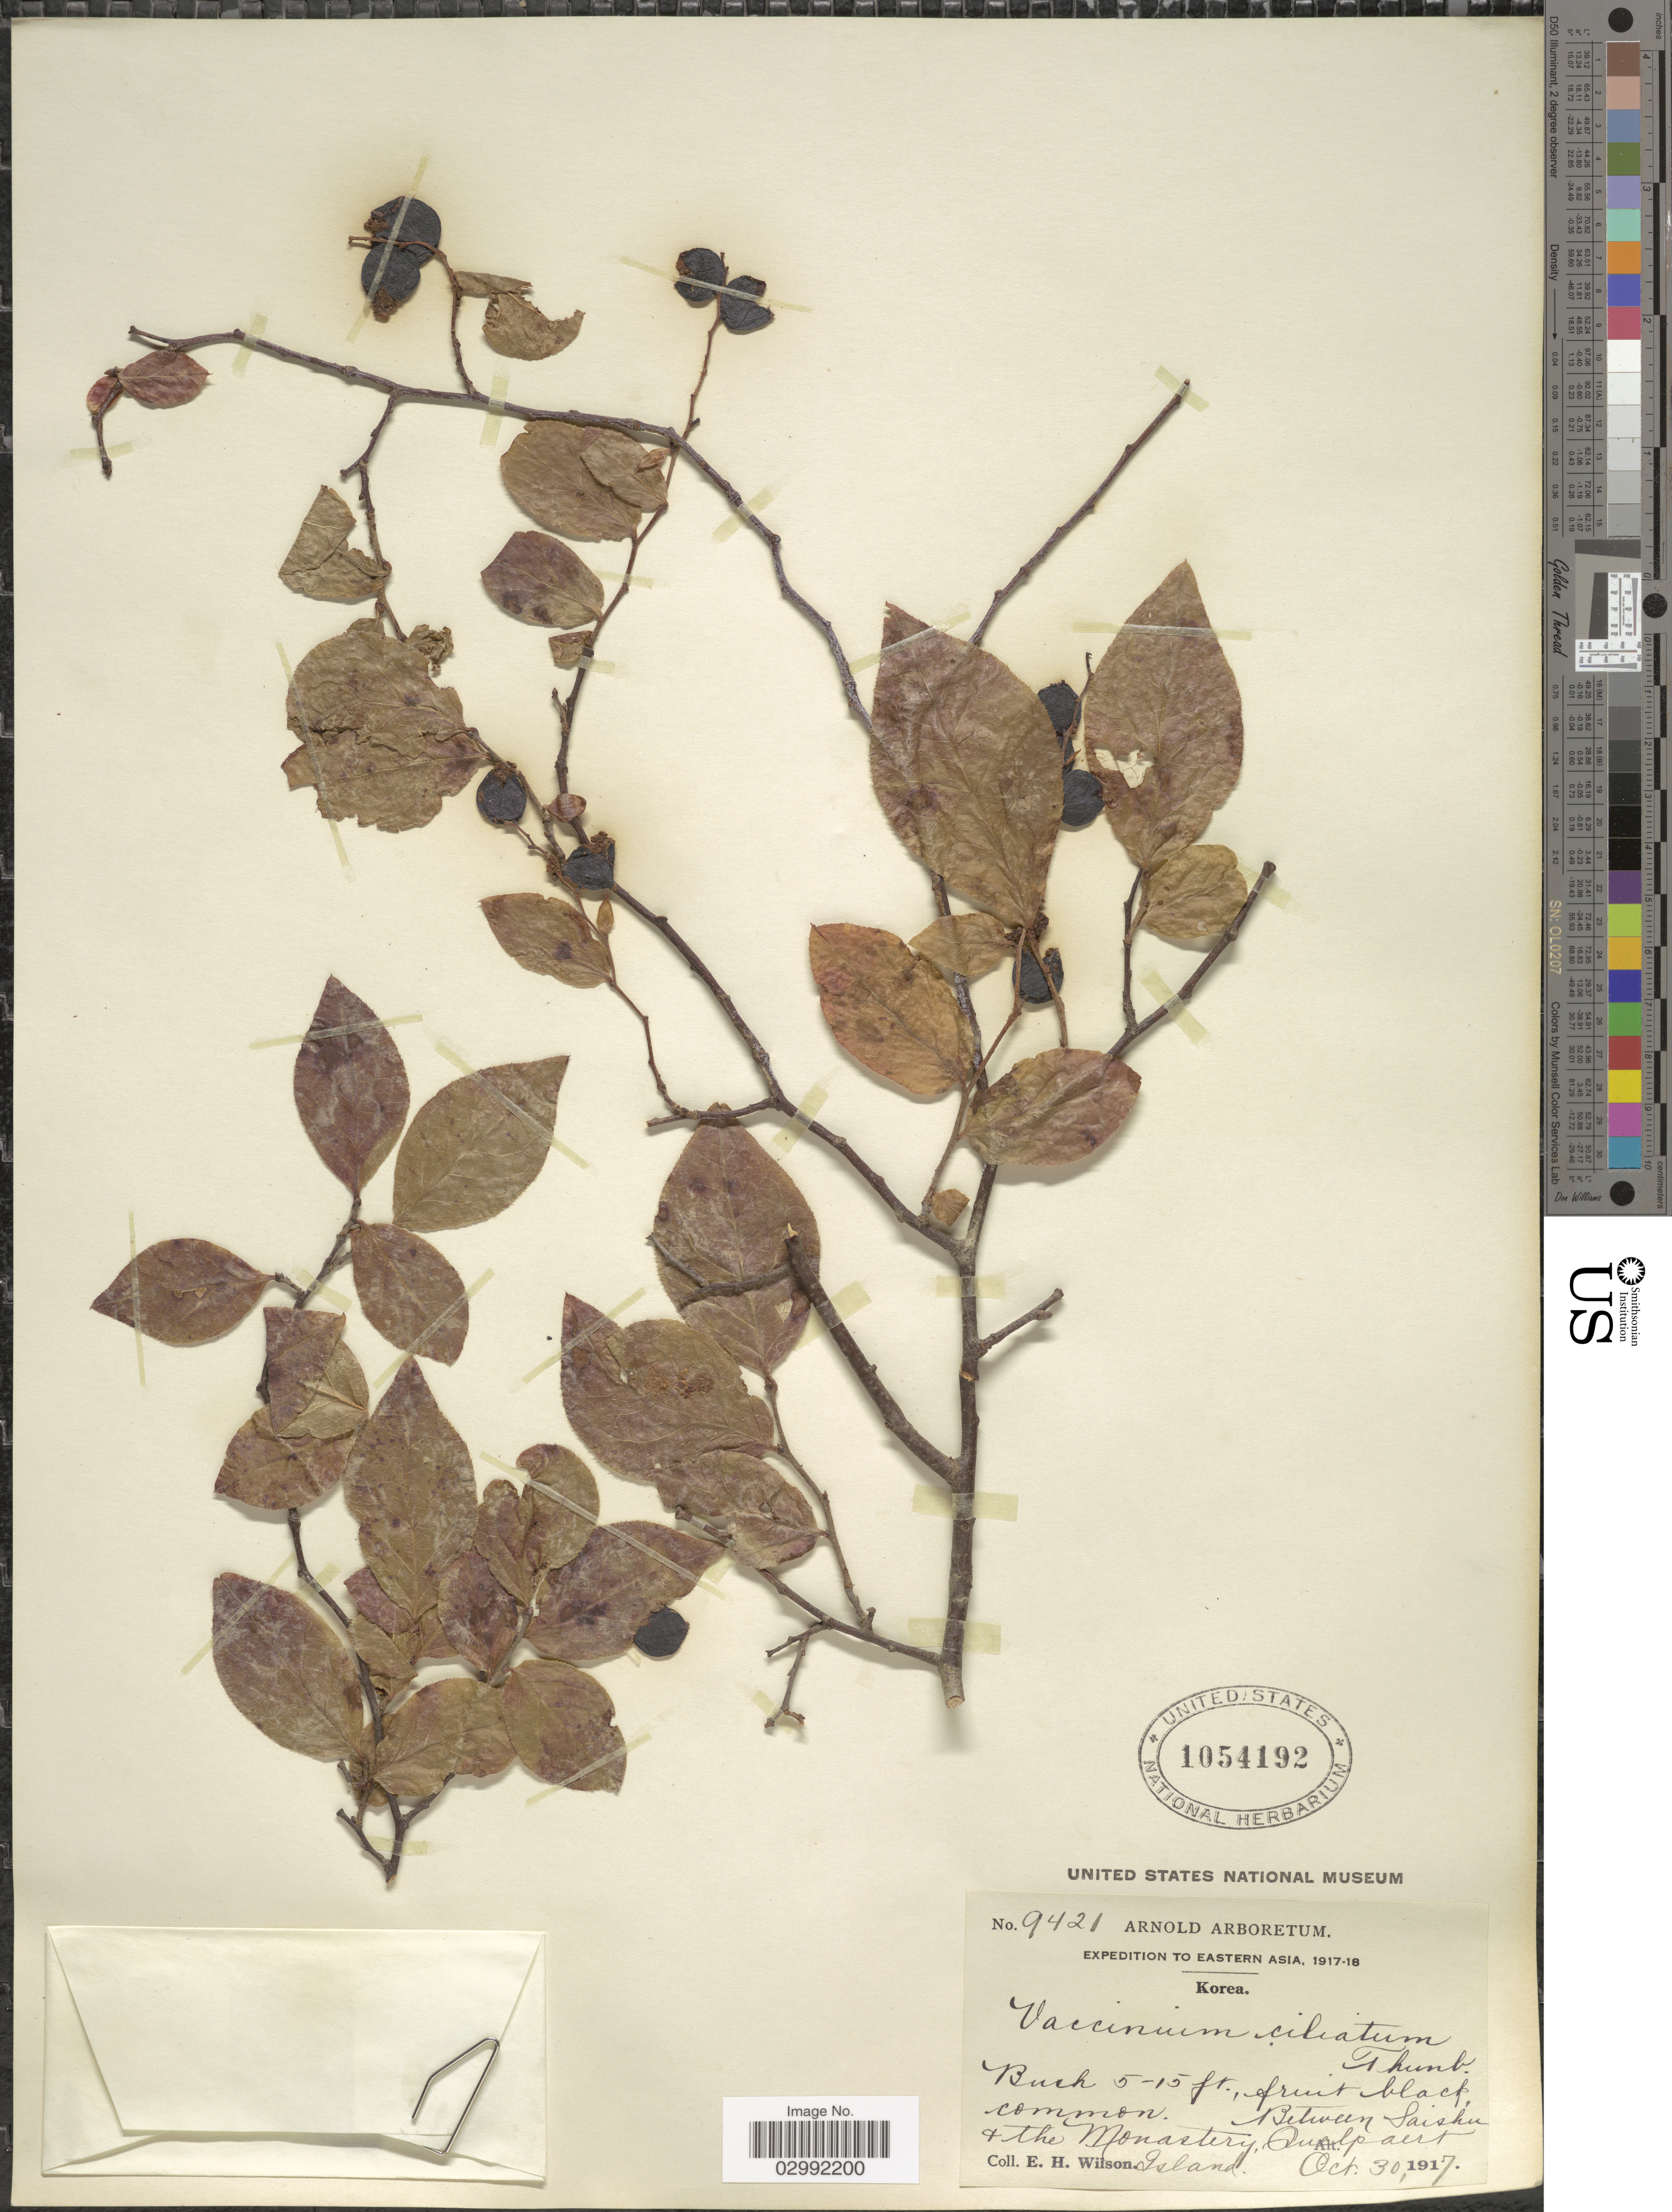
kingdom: Plantae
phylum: Tracheophyta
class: Magnoliopsida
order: Ericales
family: Ericaceae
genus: Vaccinium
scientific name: Vaccinium oldhamii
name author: Miq.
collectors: E. Wilson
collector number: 9421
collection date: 1917-10-30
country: South Korea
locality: Eastern Asia, Between Saisku & the Monastery, Quelpaert.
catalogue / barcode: US 1054192